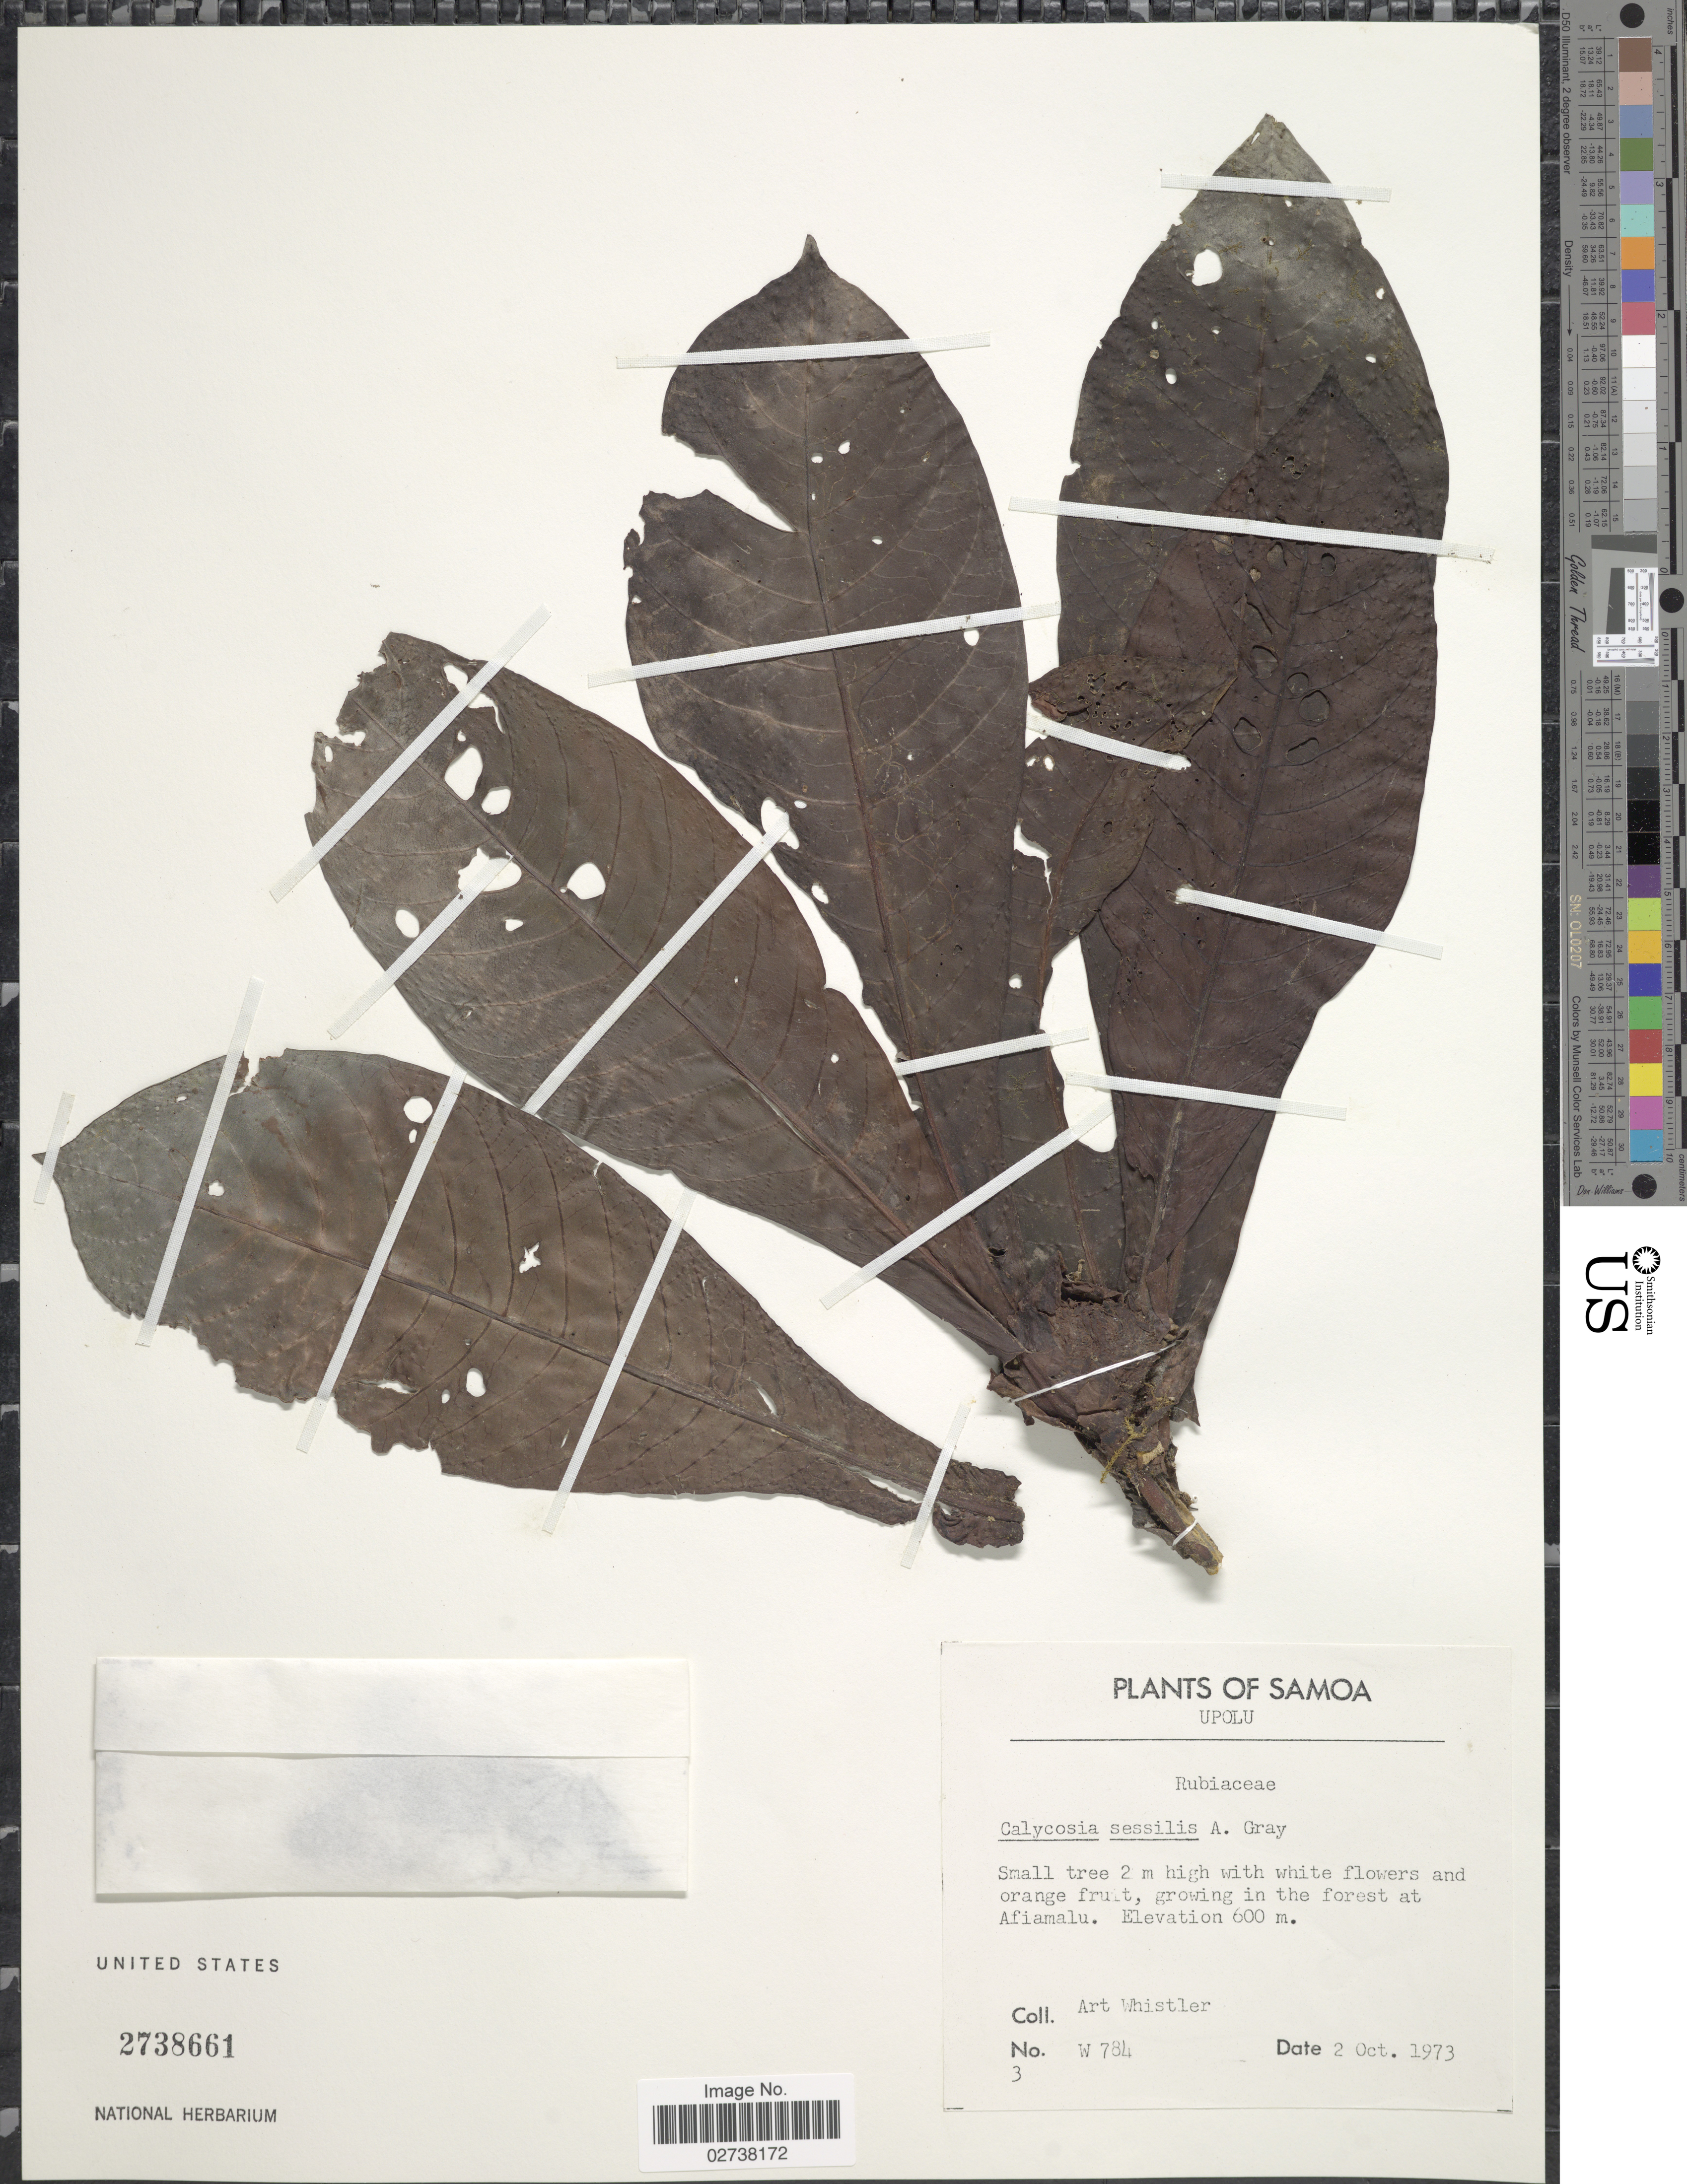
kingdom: Plantae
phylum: Tracheophyta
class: Magnoliopsida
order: Gentianales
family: Rubiaceae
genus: Calycosia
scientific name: Calycosia sessilis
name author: A. Gray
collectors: A. Whistler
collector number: W 784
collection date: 1973-10-02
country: Samoa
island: Upolu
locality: Samoa, Upolu, growing in the forest at Afiamalu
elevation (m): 600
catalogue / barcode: US 2738661